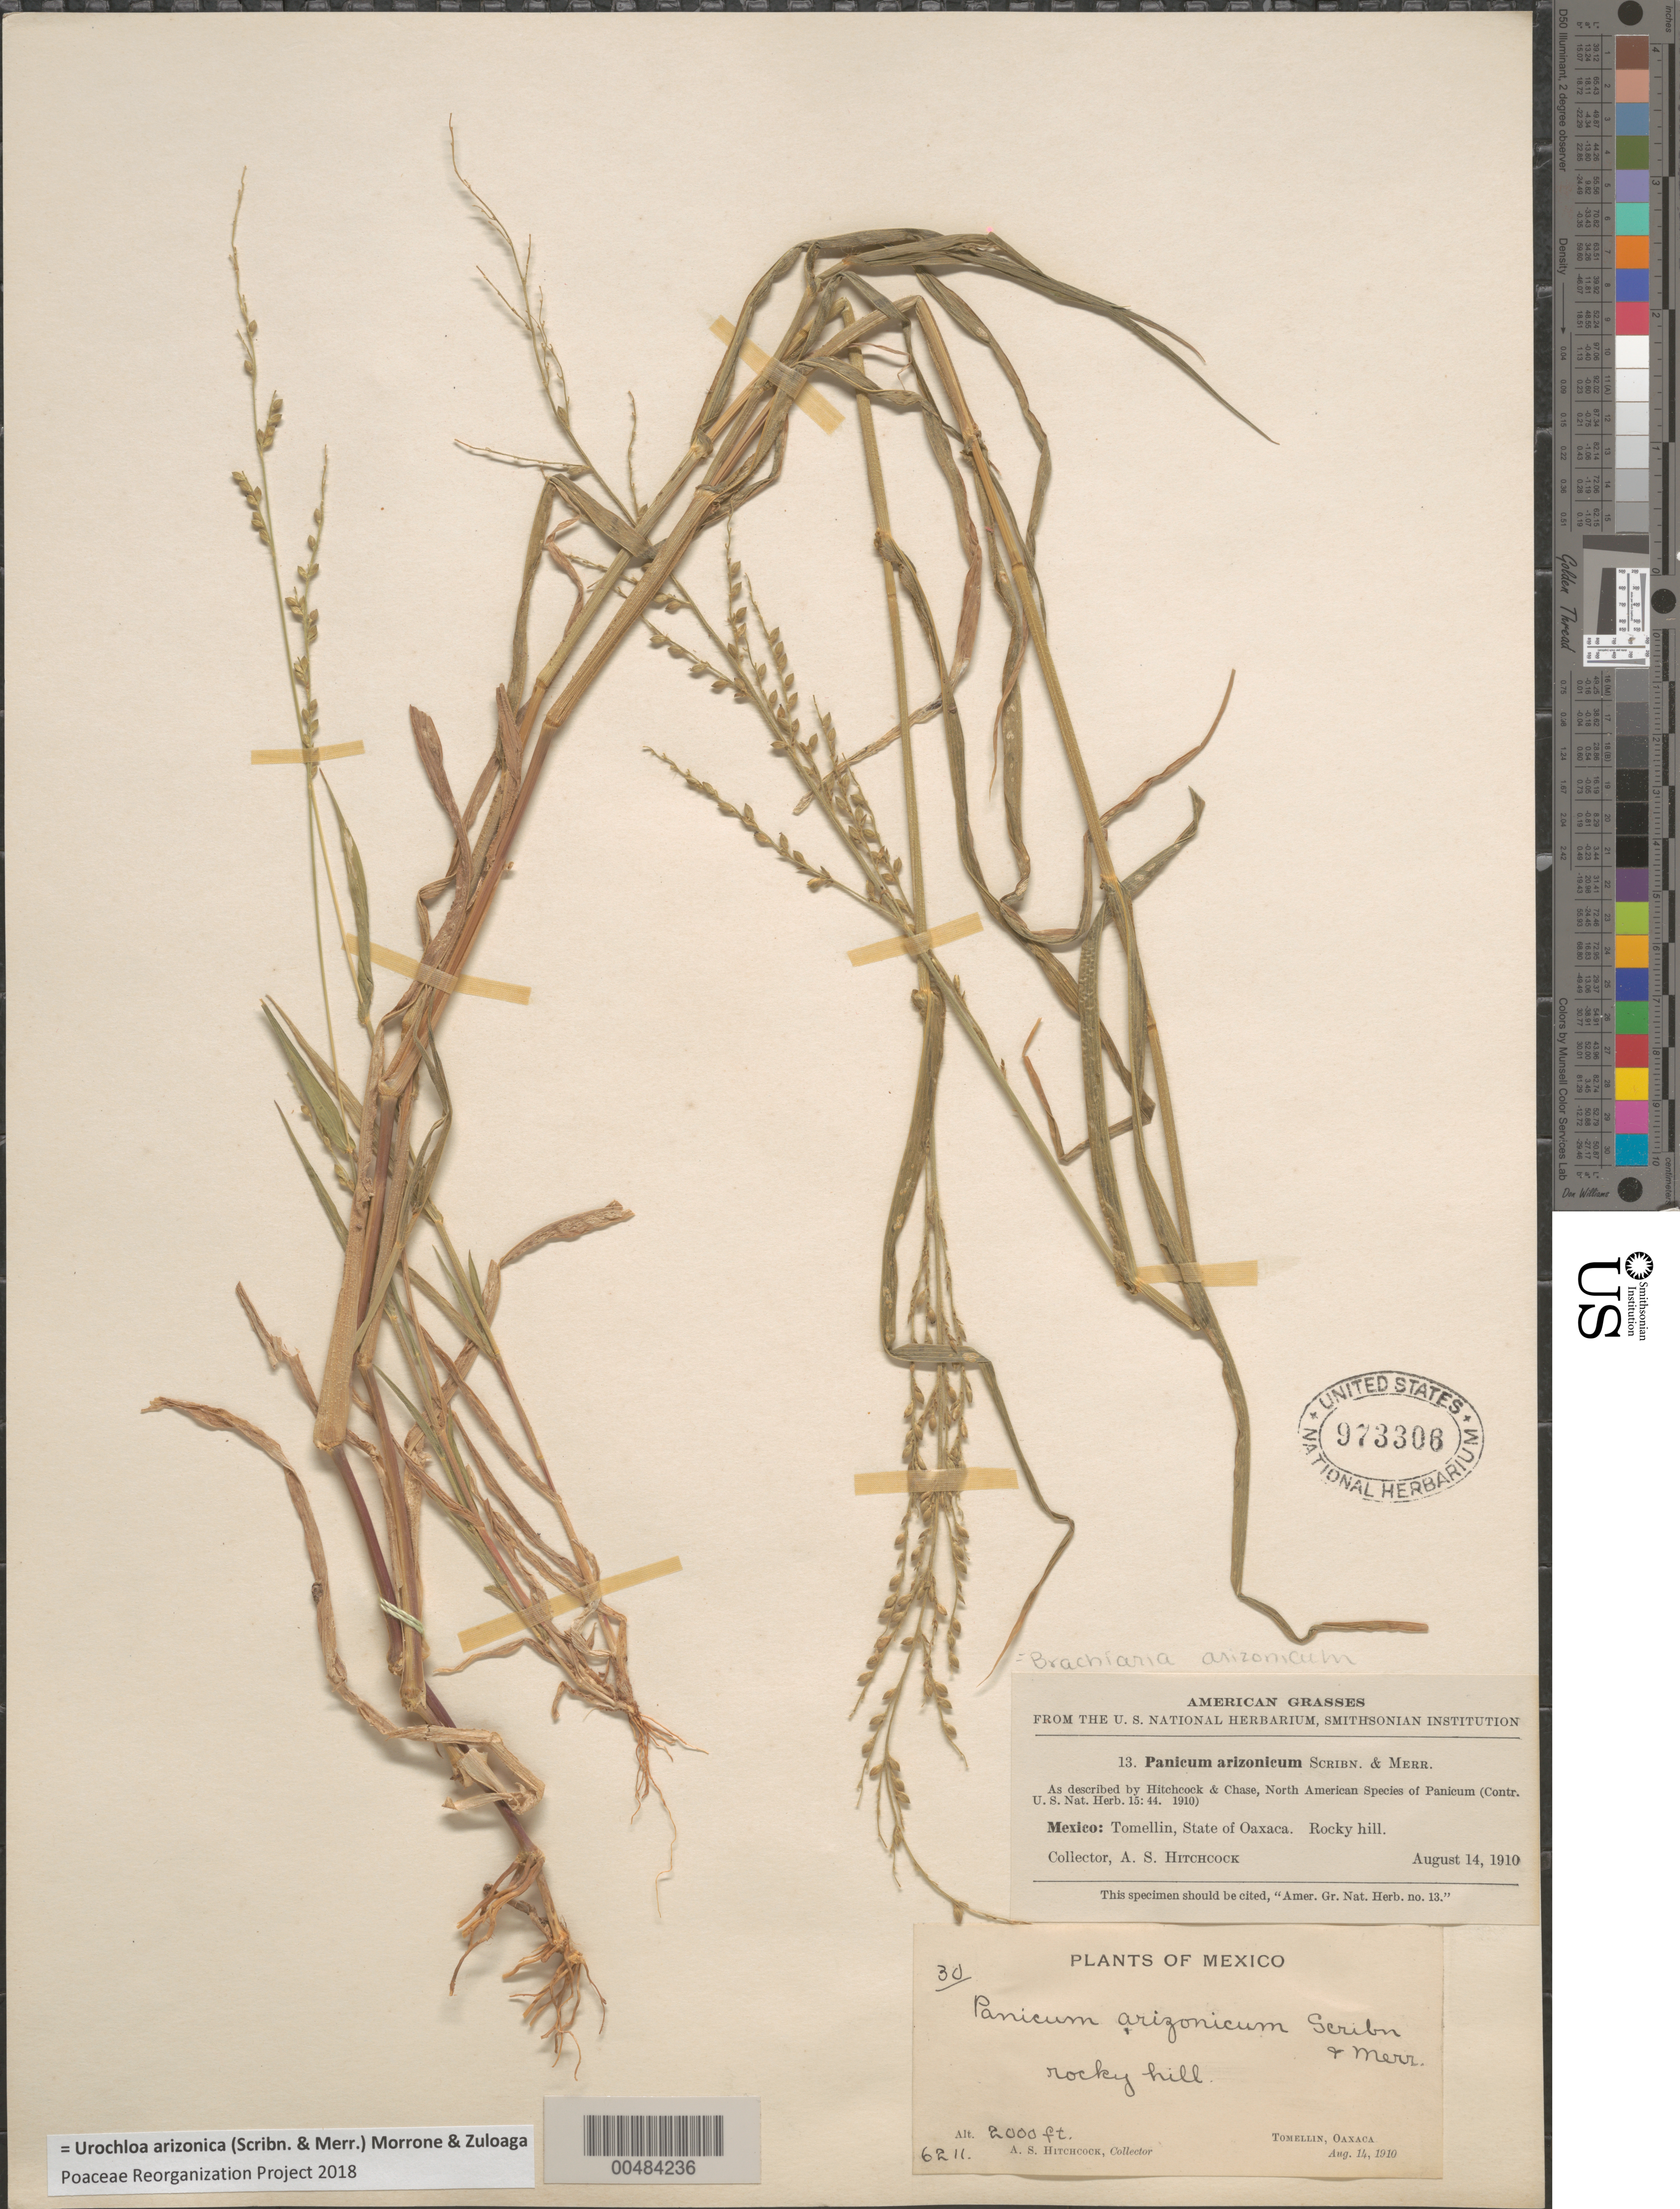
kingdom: Plantae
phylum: Tracheophyta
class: Liliopsida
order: Poales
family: Poaceae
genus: Brachiaria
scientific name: Brachiaria arizonicum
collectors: A. S. Hitchcock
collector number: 6211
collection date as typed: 14 Aug 1910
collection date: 1910-08-14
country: Mexico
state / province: Oaxaca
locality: Tomellin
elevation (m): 610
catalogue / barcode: US 973306